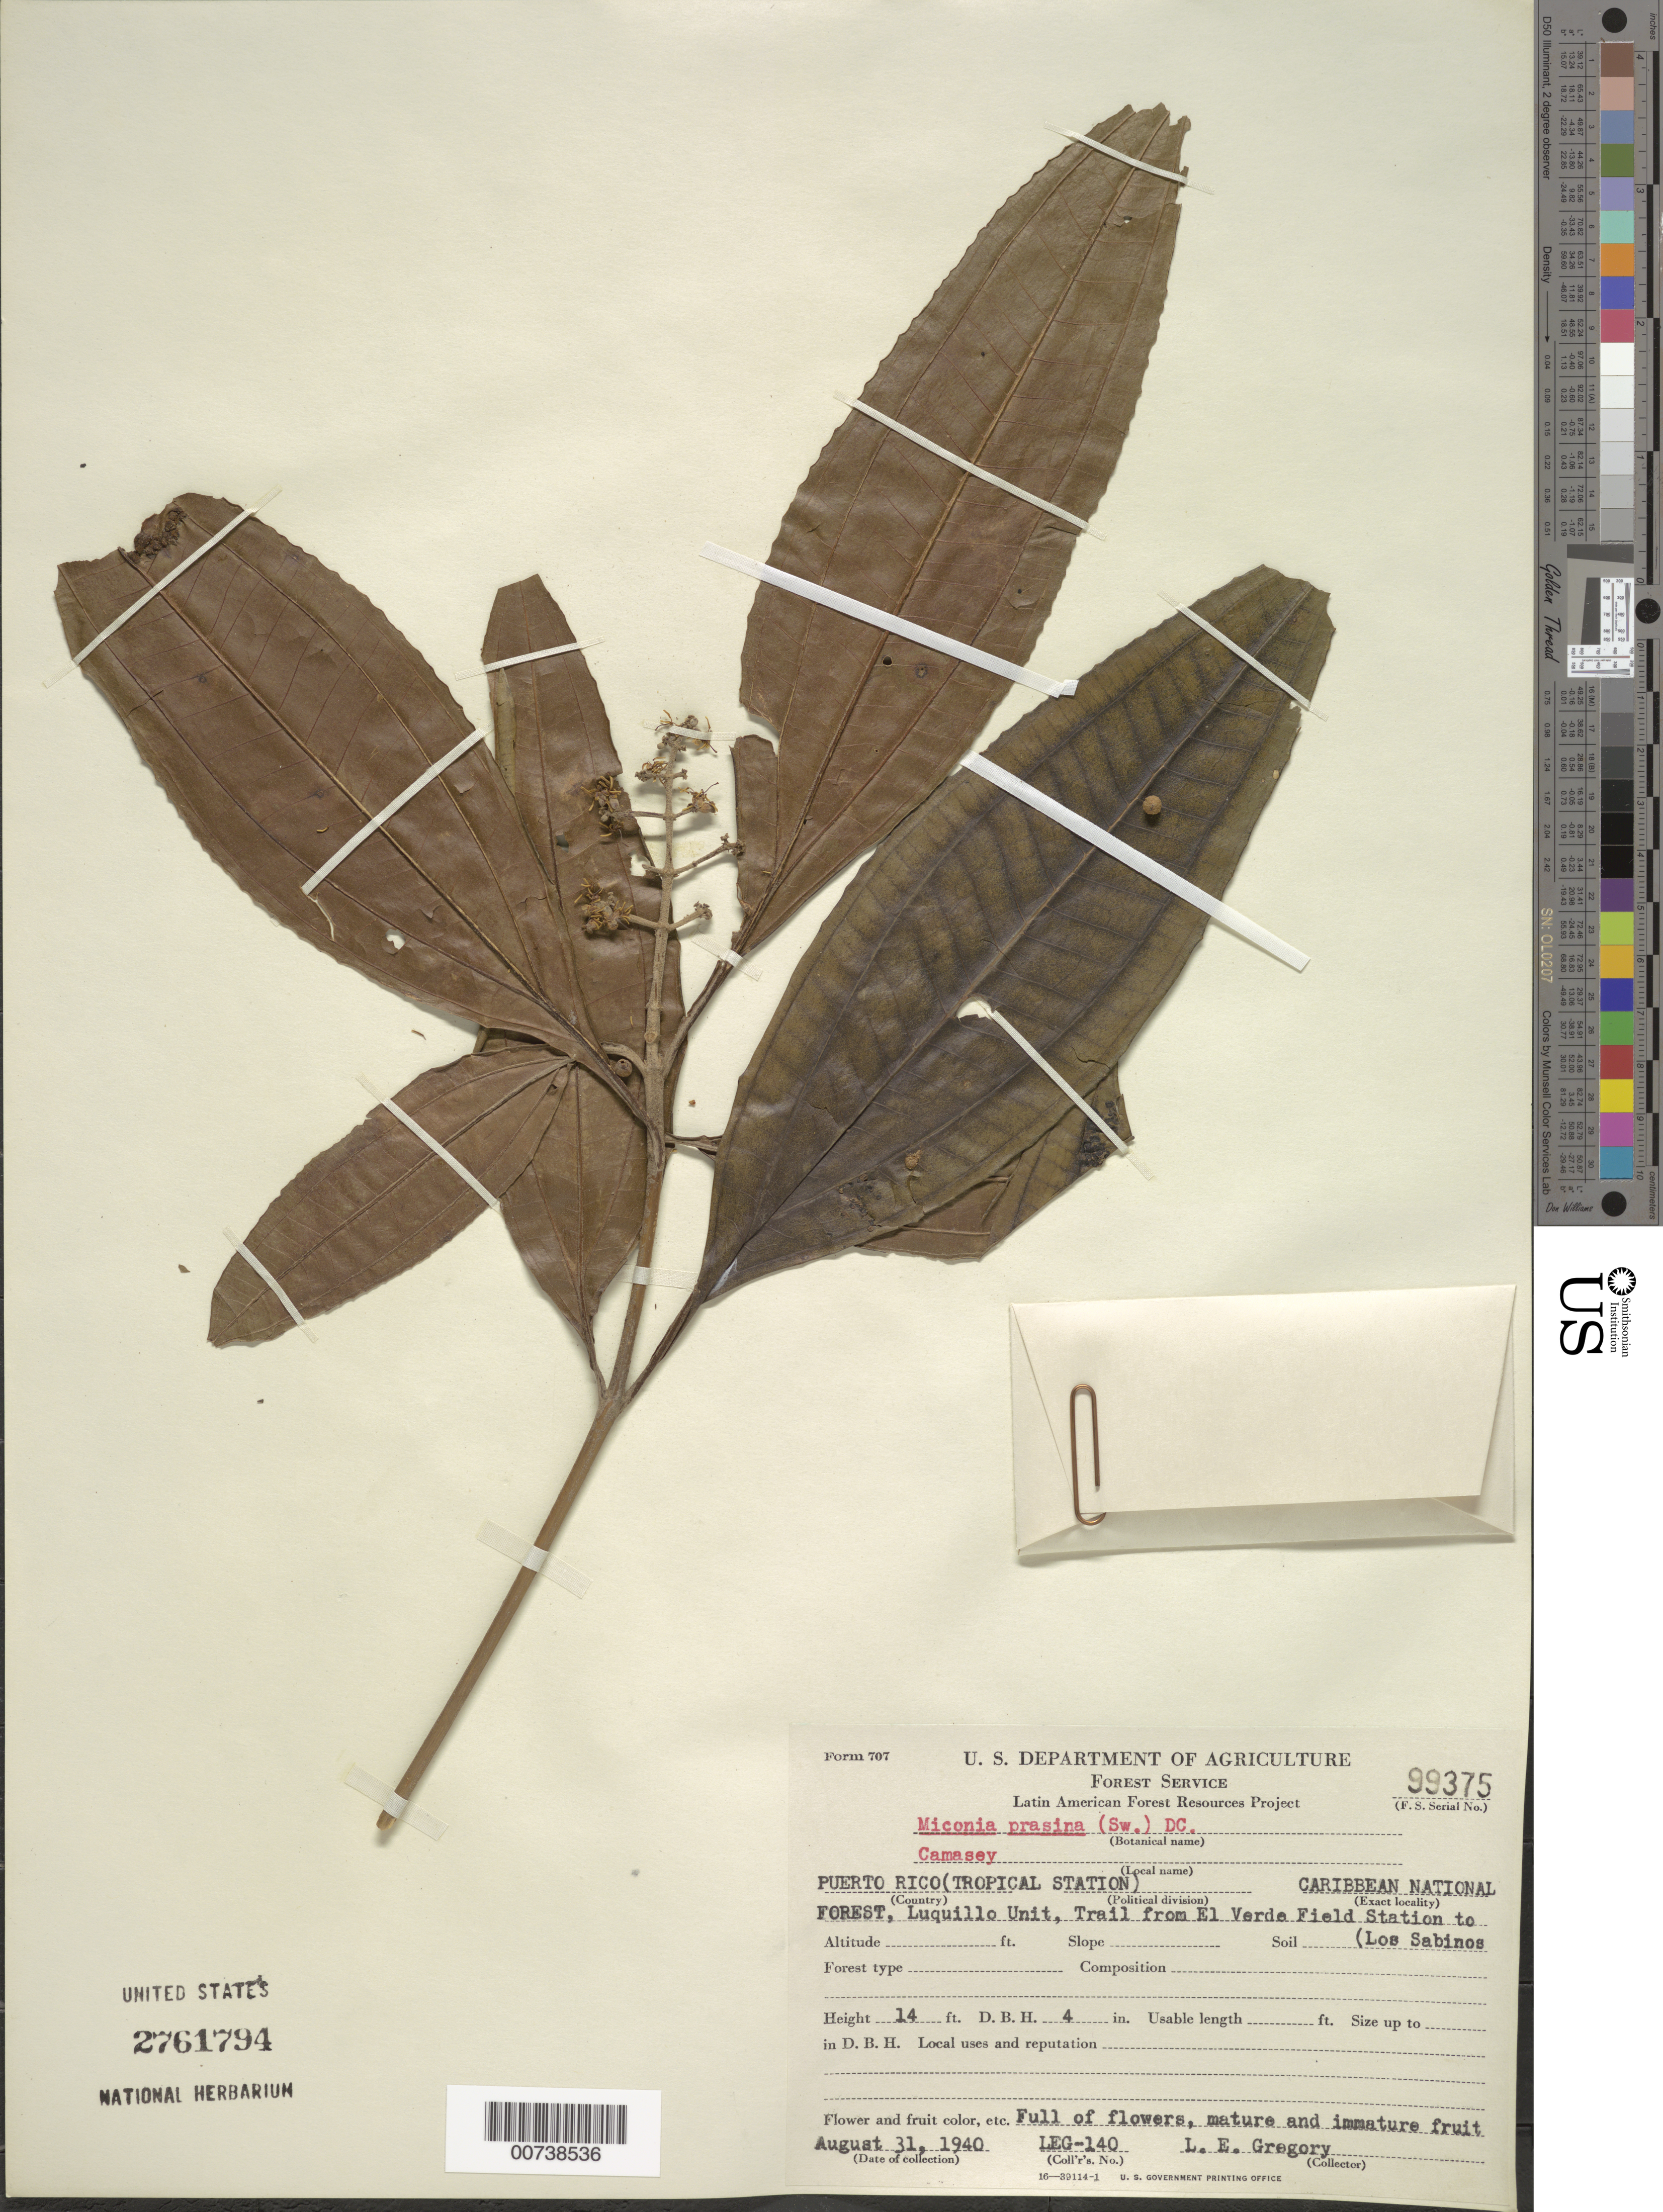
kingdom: Plantae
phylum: Tracheophyta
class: Magnoliopsida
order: Myrtales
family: Melastomataceae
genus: Miconia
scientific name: Miconia prasina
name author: (Sw.) DC.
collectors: L. E. Gregory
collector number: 140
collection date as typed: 31 Aug 1940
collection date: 1940-08-31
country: Puerto Rico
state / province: Luquillo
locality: Caribbean National Forest, Luquillo Unit, Trail from El Verde Field Station to Los Sabinos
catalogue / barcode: US 2761794